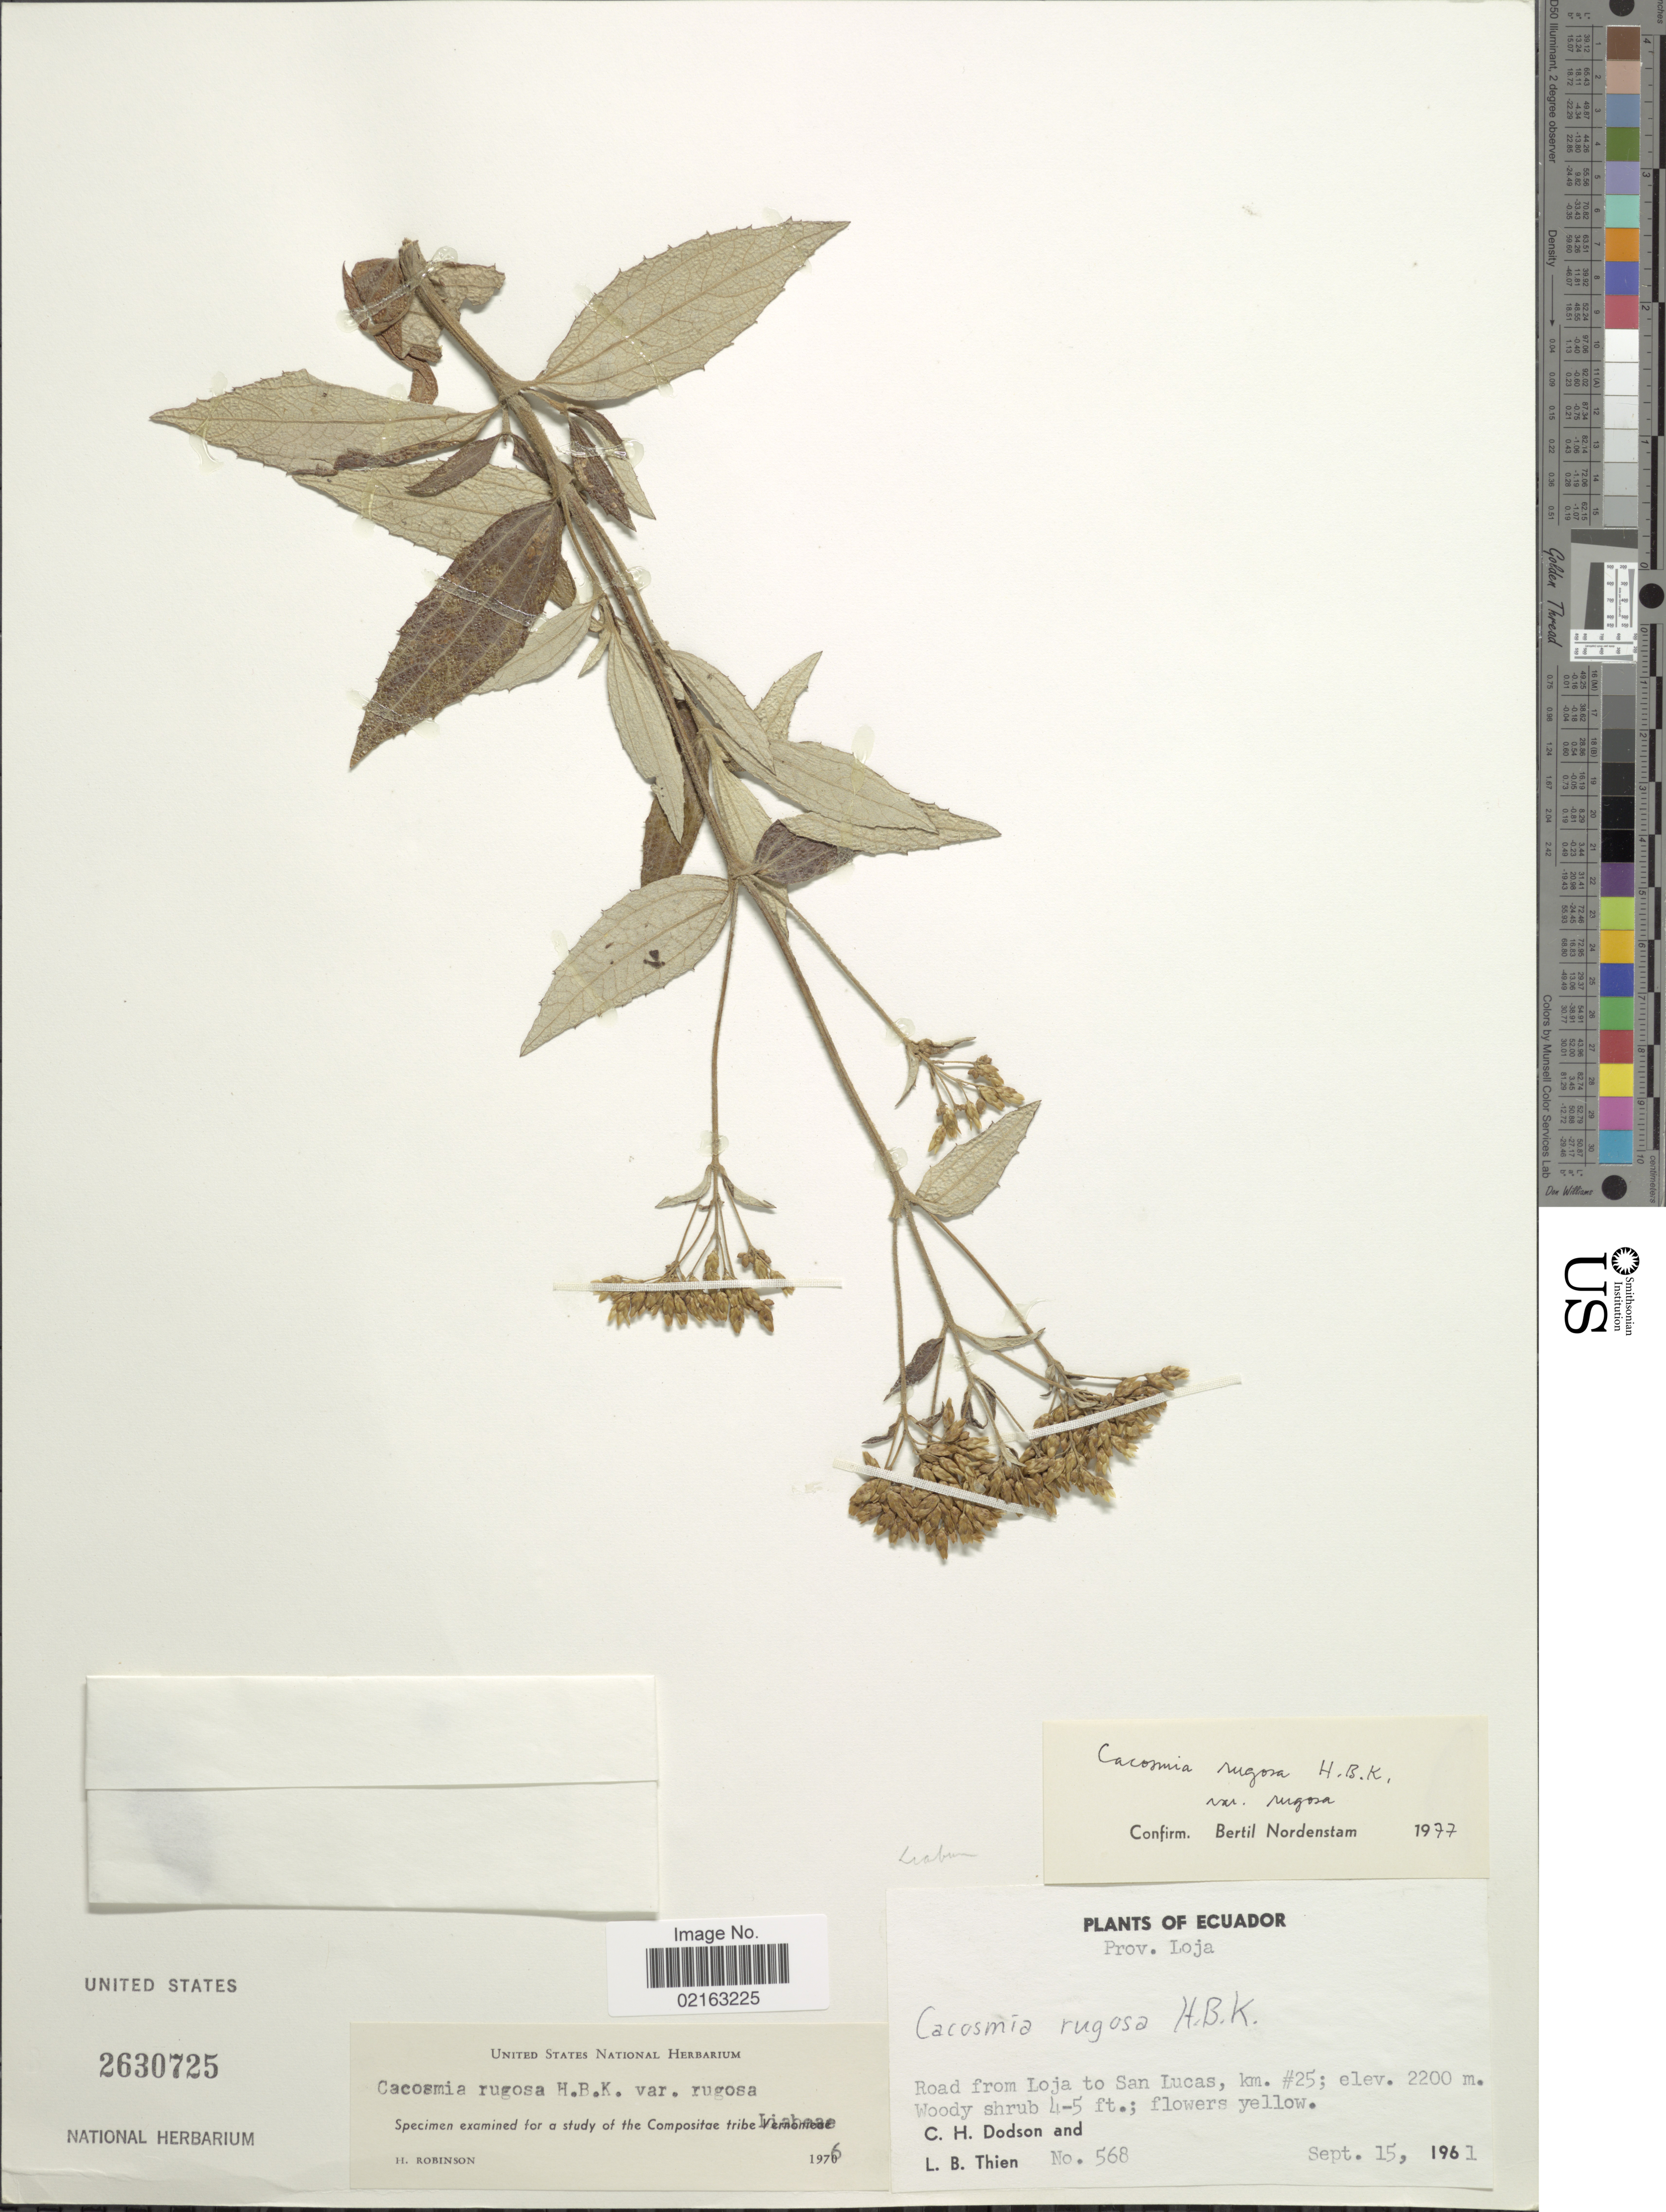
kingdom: Plantae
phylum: Tracheophyta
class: Magnoliopsida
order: Asterales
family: Asteraceae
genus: Cacosmia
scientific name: Cacosmia rugosa var. rugosa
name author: Kunth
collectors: C. H. Dodson & L. Thien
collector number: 568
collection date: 1961-09-15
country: Ecuador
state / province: Loja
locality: Prov. Loja. Road from Loja to San Lucas, km. #25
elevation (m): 2200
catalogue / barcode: US 2630725